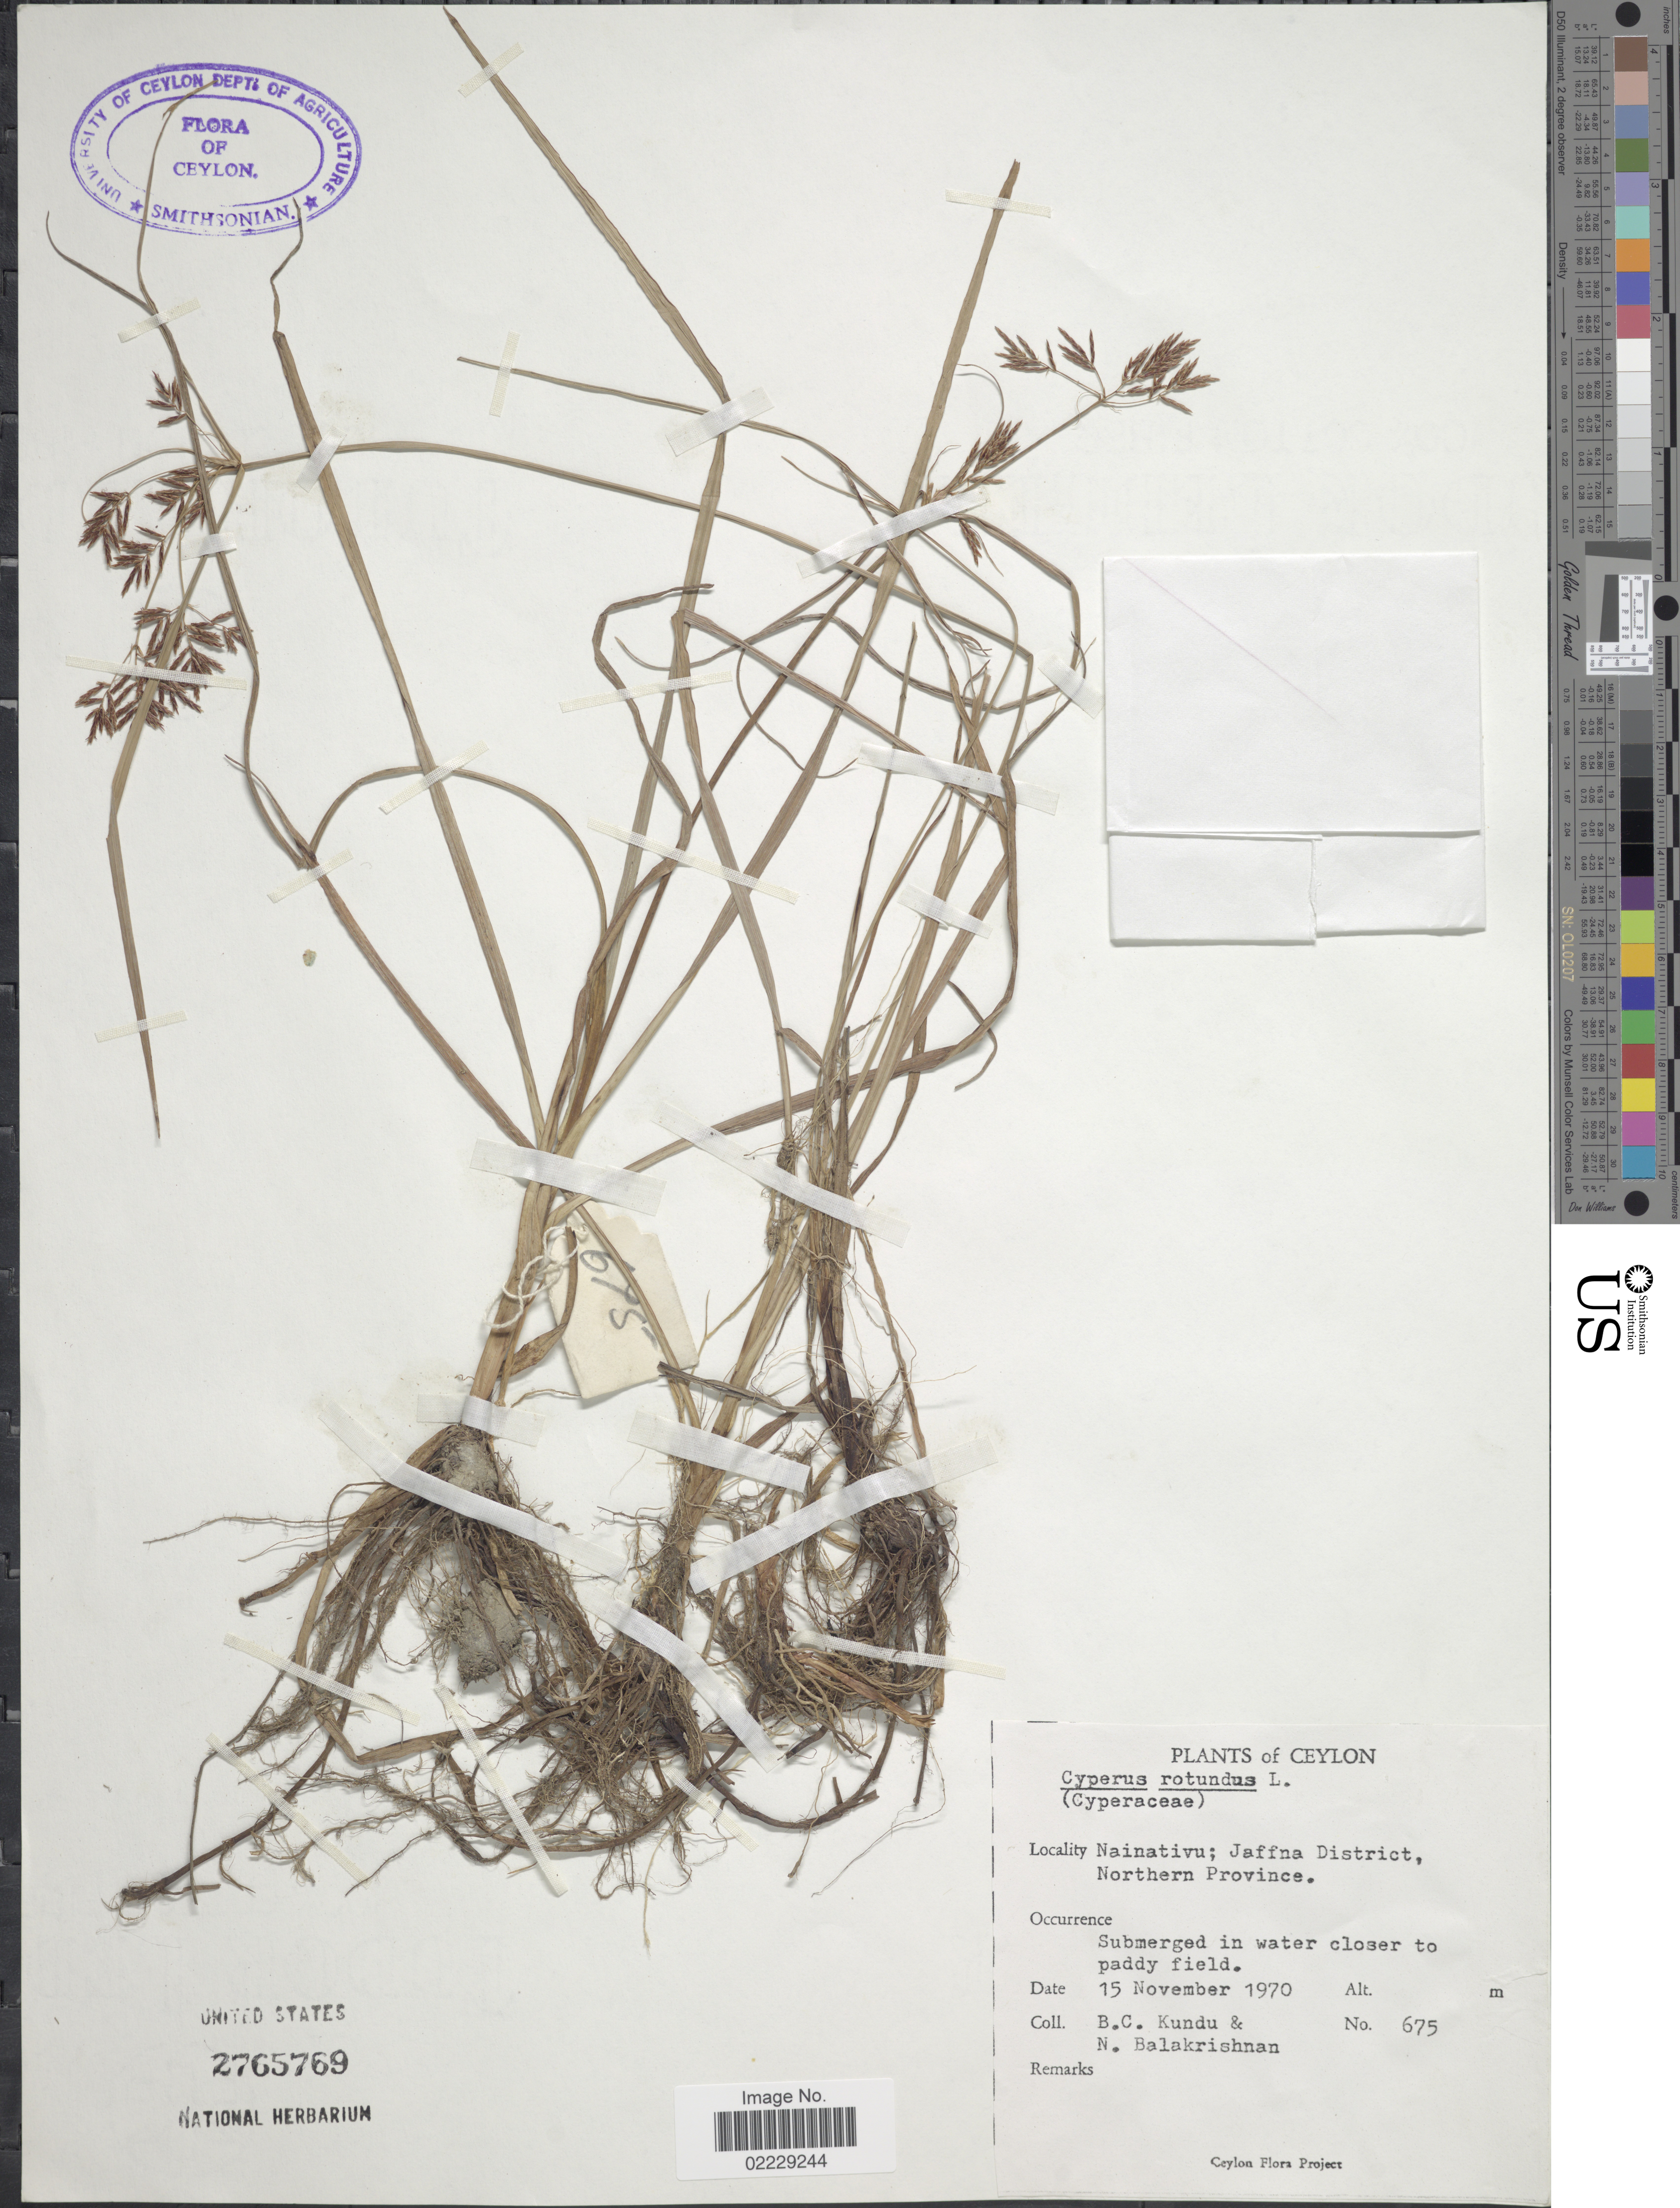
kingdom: Plantae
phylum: Tracheophyta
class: Liliopsida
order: Poales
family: Cyperaceae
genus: Cyperus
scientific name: Cyperus rotundus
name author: L.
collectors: B. C. Kundu & N. Balakrishnan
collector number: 675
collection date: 1970-11-15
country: Sri Lanka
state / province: Northern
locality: Ceylon, Nainativu; Jaffna District, submerged in water closer to paddy field.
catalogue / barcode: US 2765769